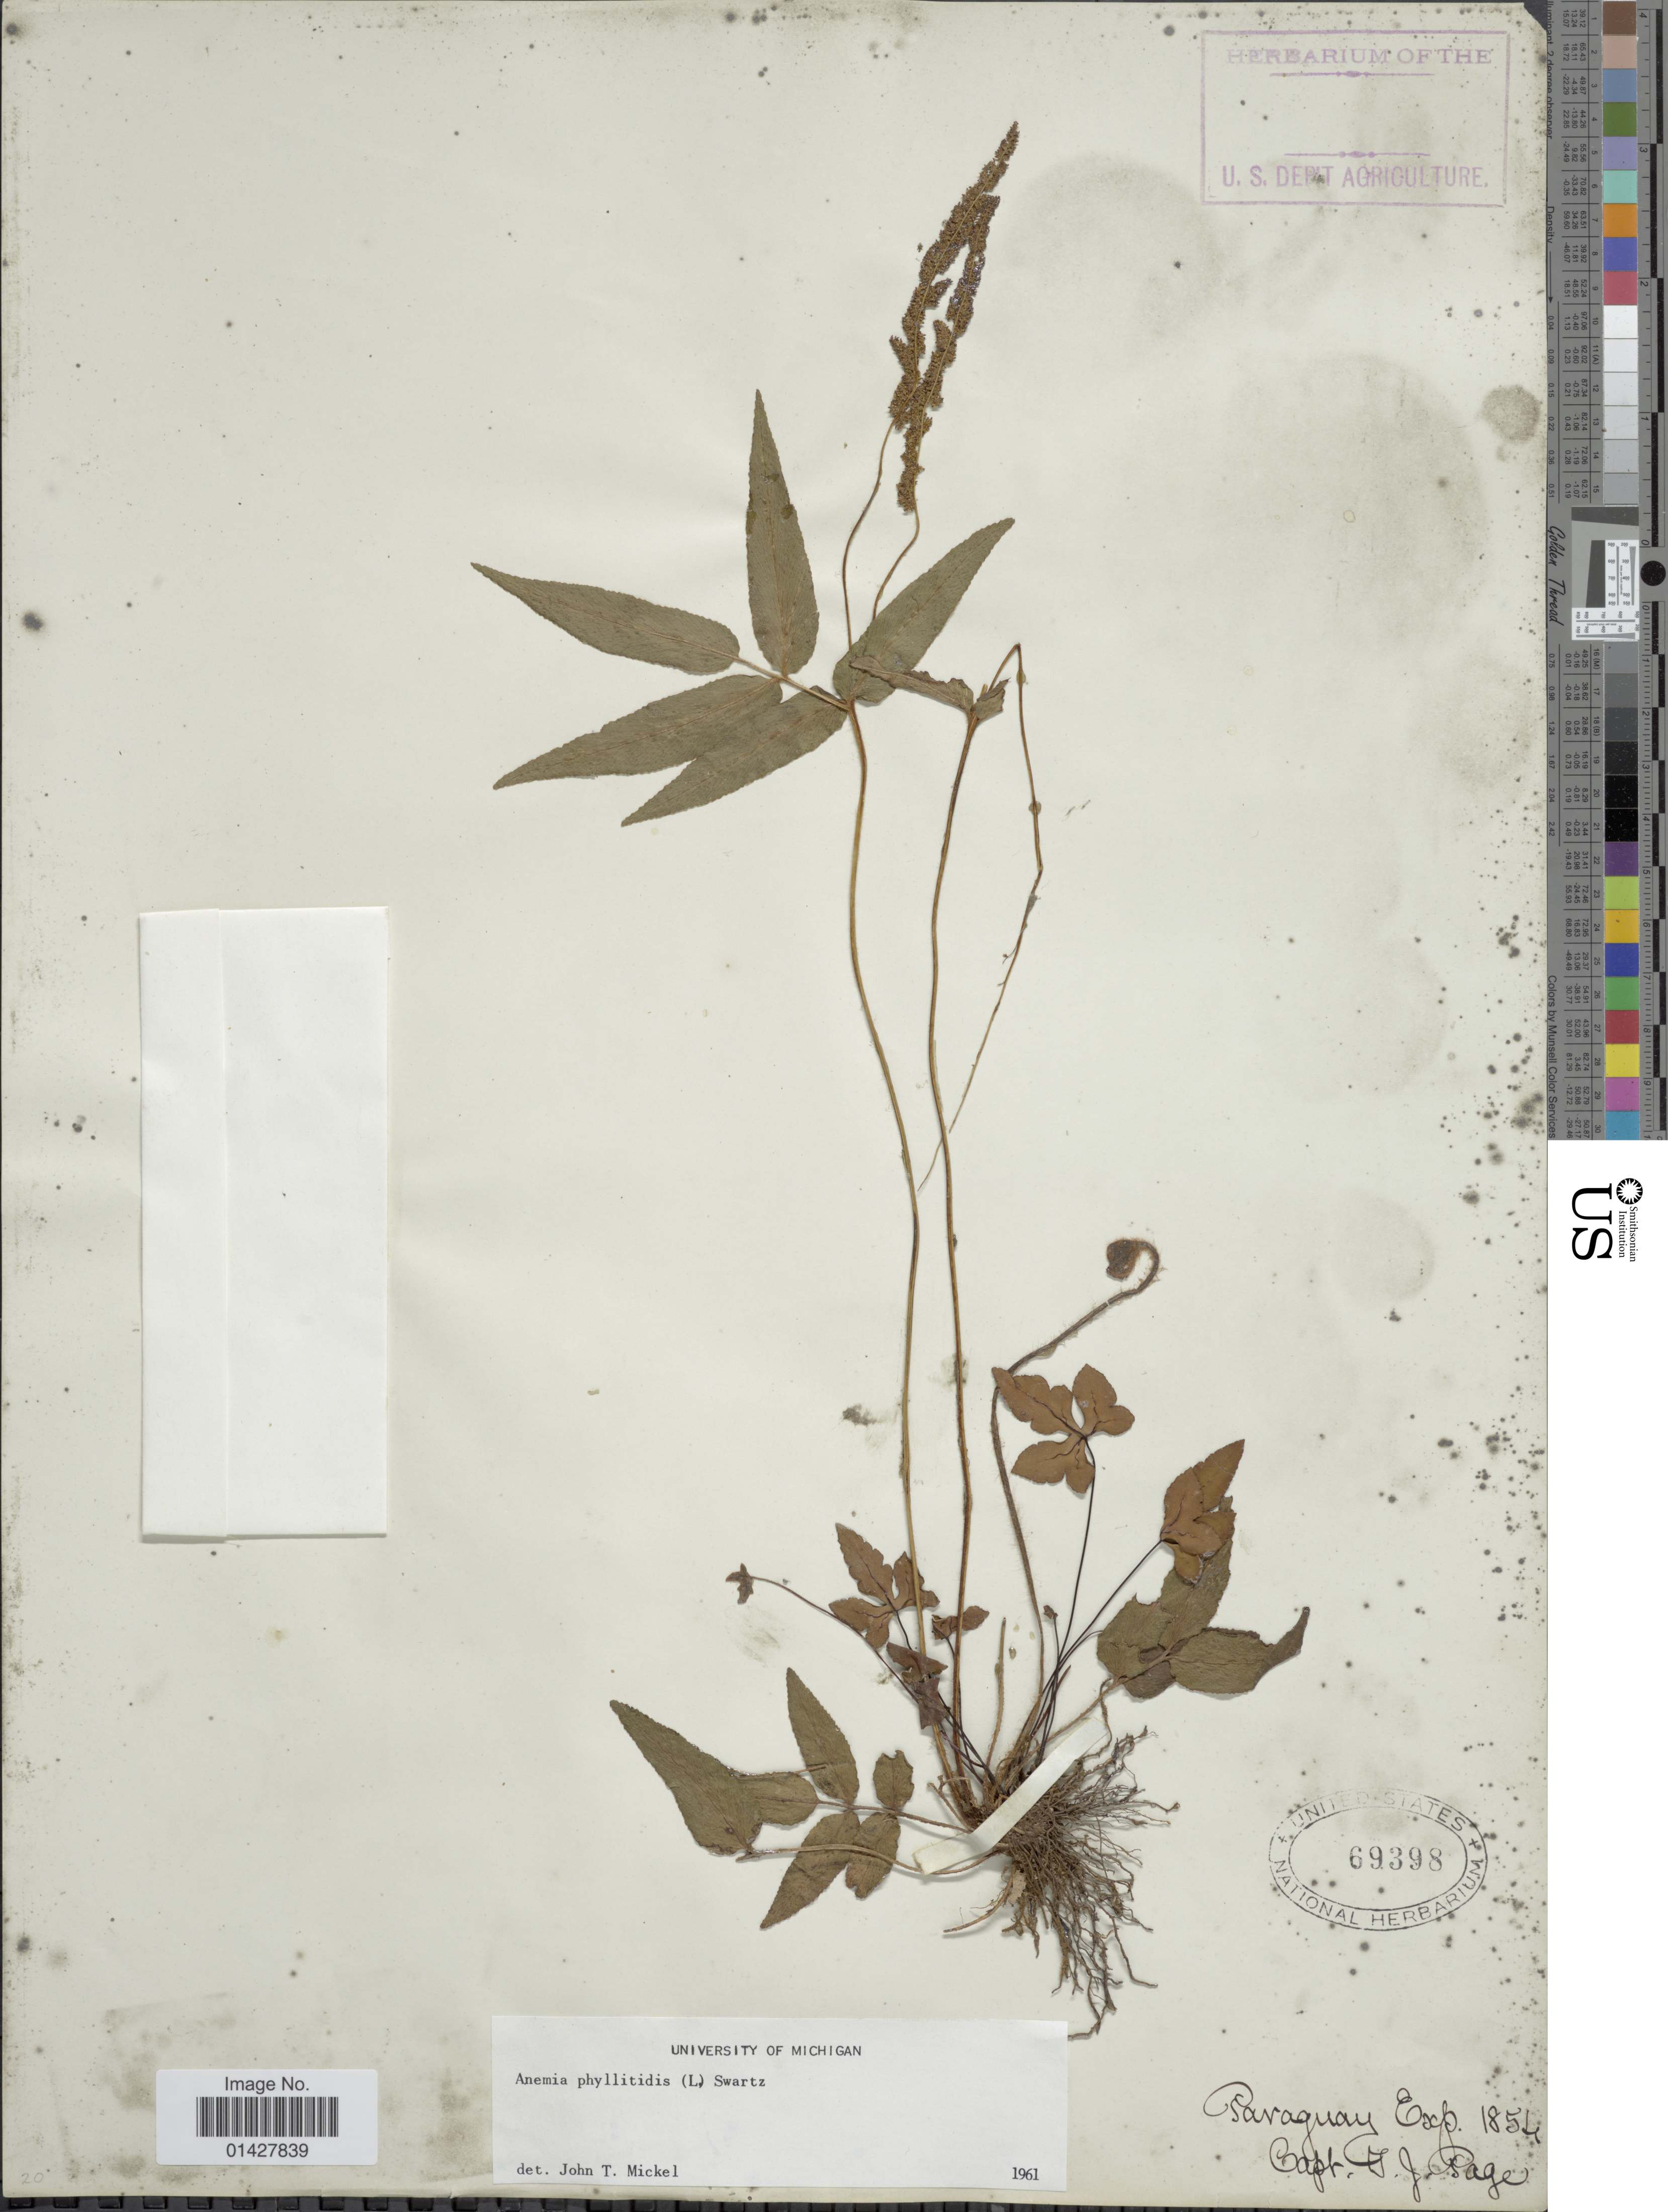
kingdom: Plantae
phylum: Tracheophyta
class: Polypodiopsida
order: Schizaeales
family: Anemiaceae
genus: Anemia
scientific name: Anemia phyllitidis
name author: (L.) Sw.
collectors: T. J. Page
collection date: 1854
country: Paraguay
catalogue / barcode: US 69398